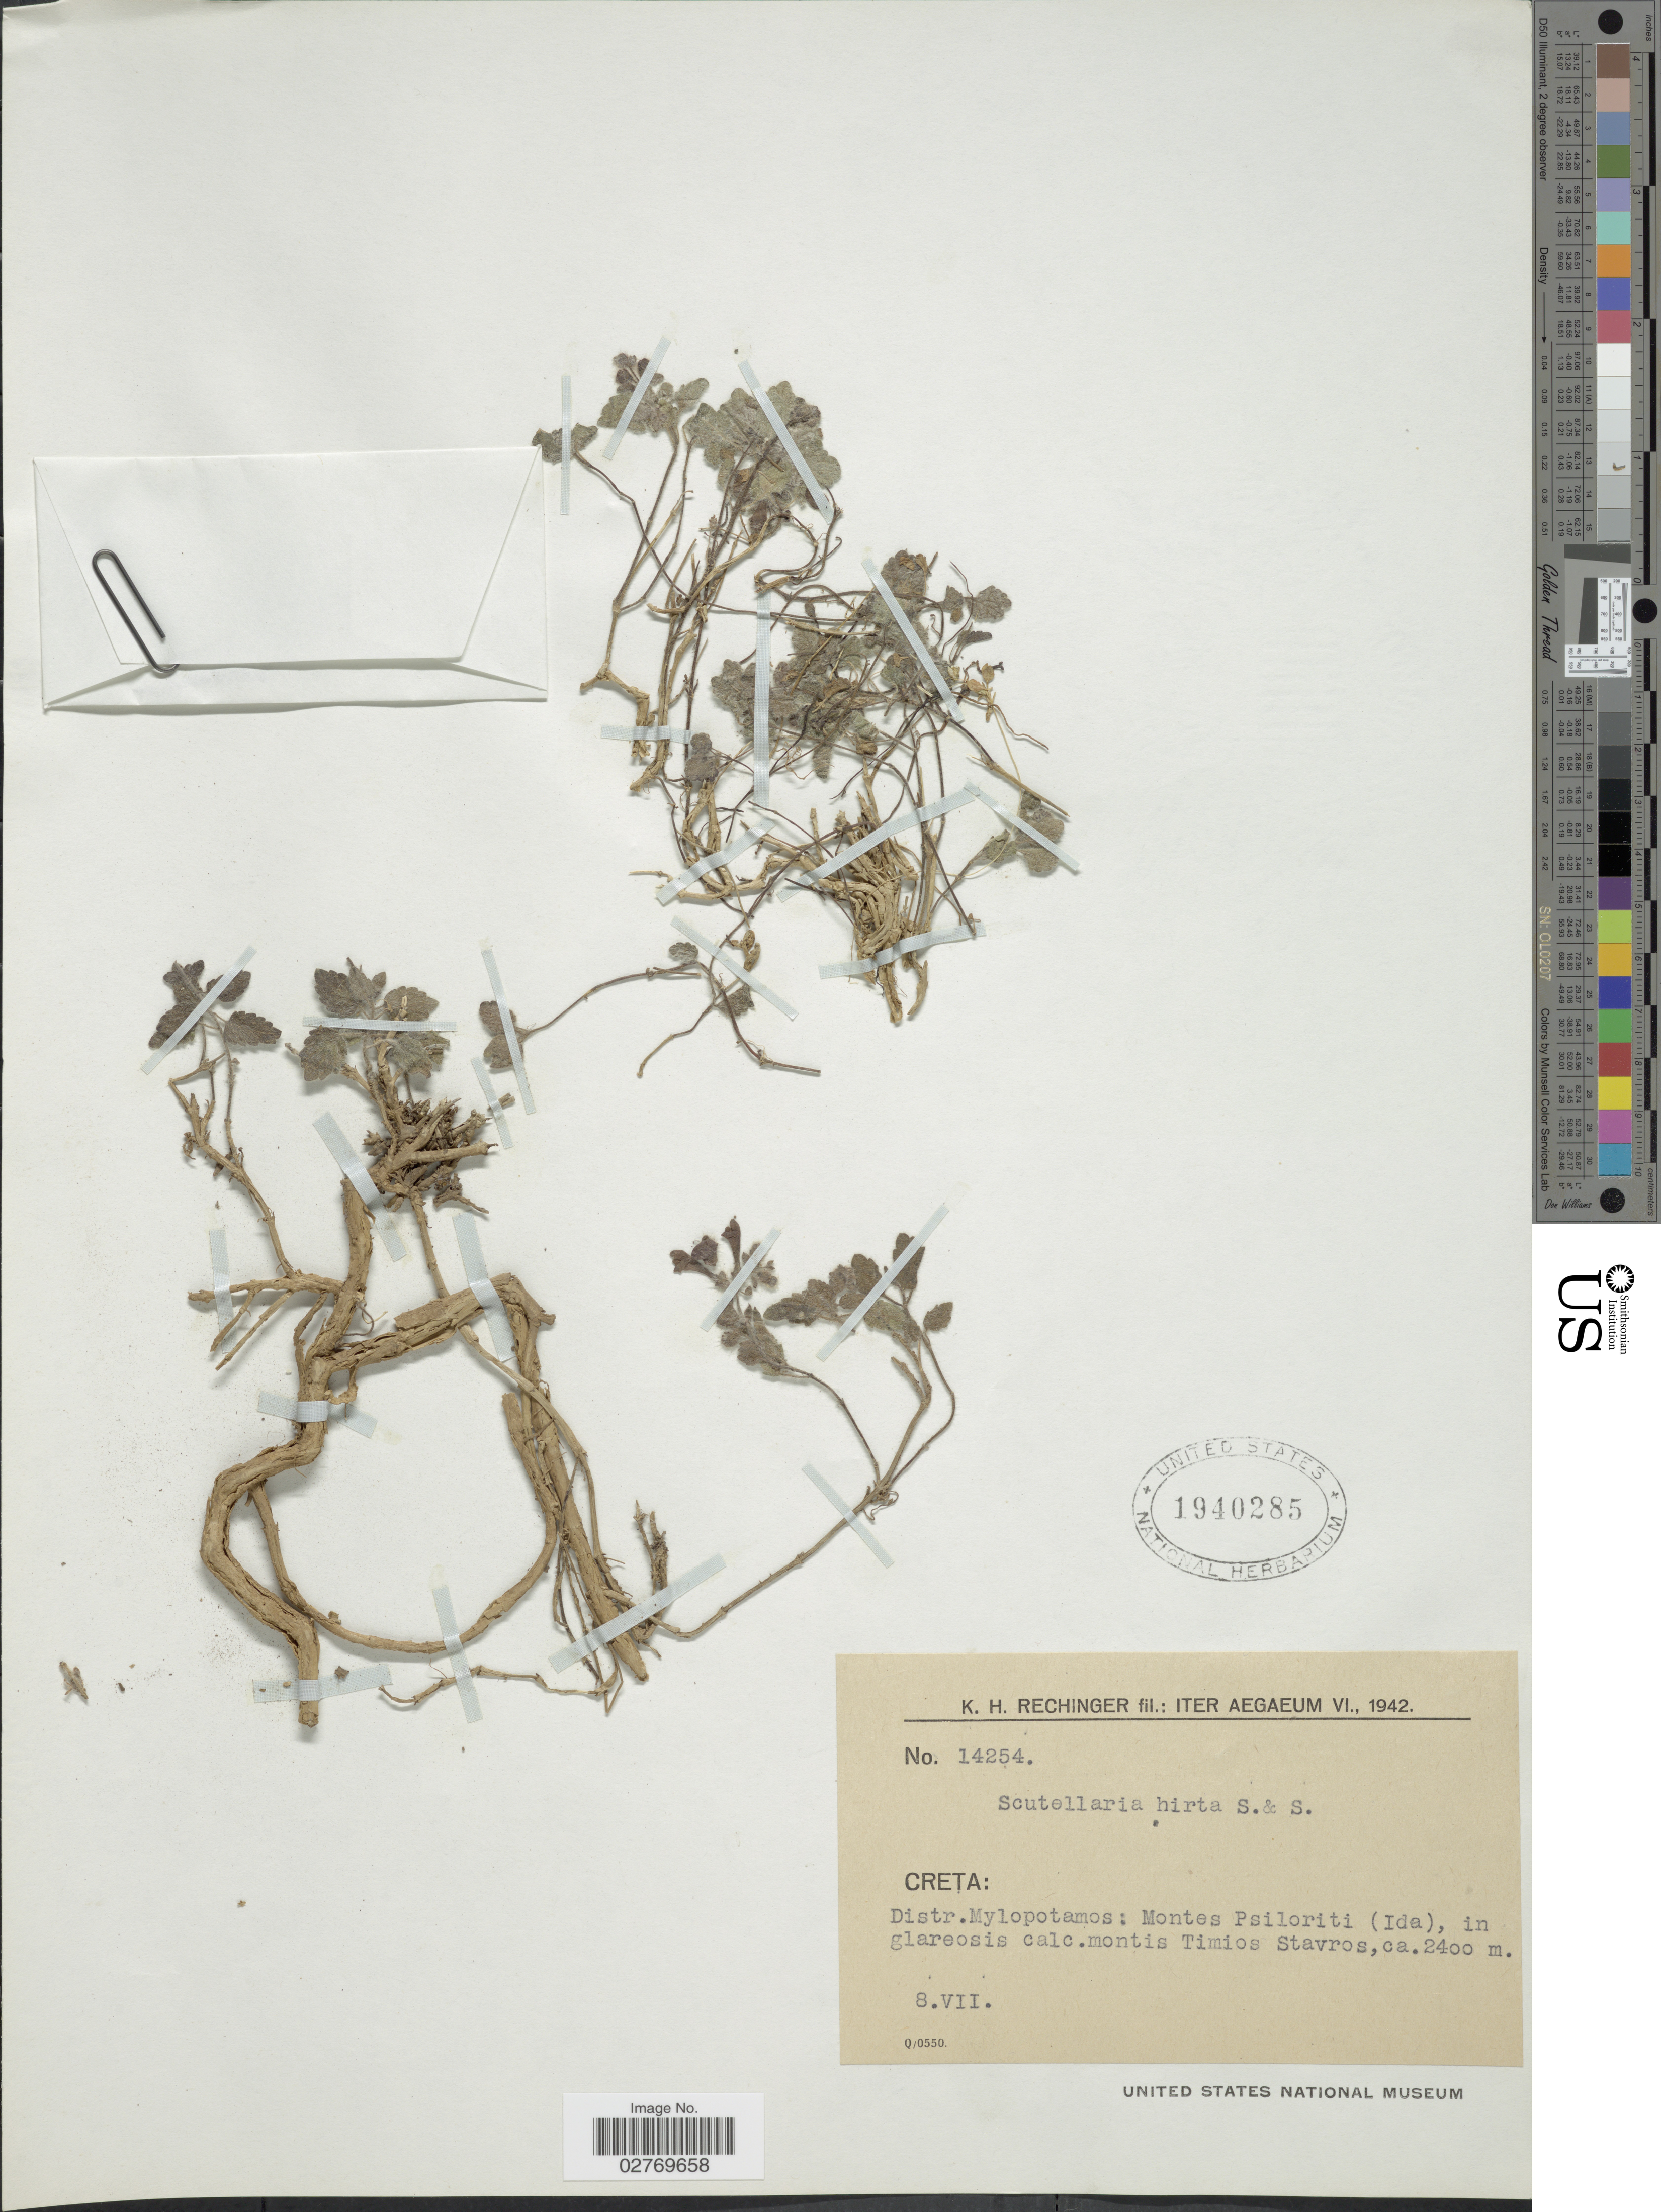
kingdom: Plantae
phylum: Tracheophyta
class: Magnoliopsida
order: Lamiales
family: Lamiaceae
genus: Scutellaria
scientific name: Scutellaria hirta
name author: Sm.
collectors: K. H. Rechinger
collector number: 14254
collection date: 1942-07-08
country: Greece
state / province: Crete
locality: Aegaeum. Creta: Distr. Mylopotamos: Montes Psiloriti (Ida), in glareosis calc. montis Timios Stavros.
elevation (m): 2400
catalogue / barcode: US 1940285